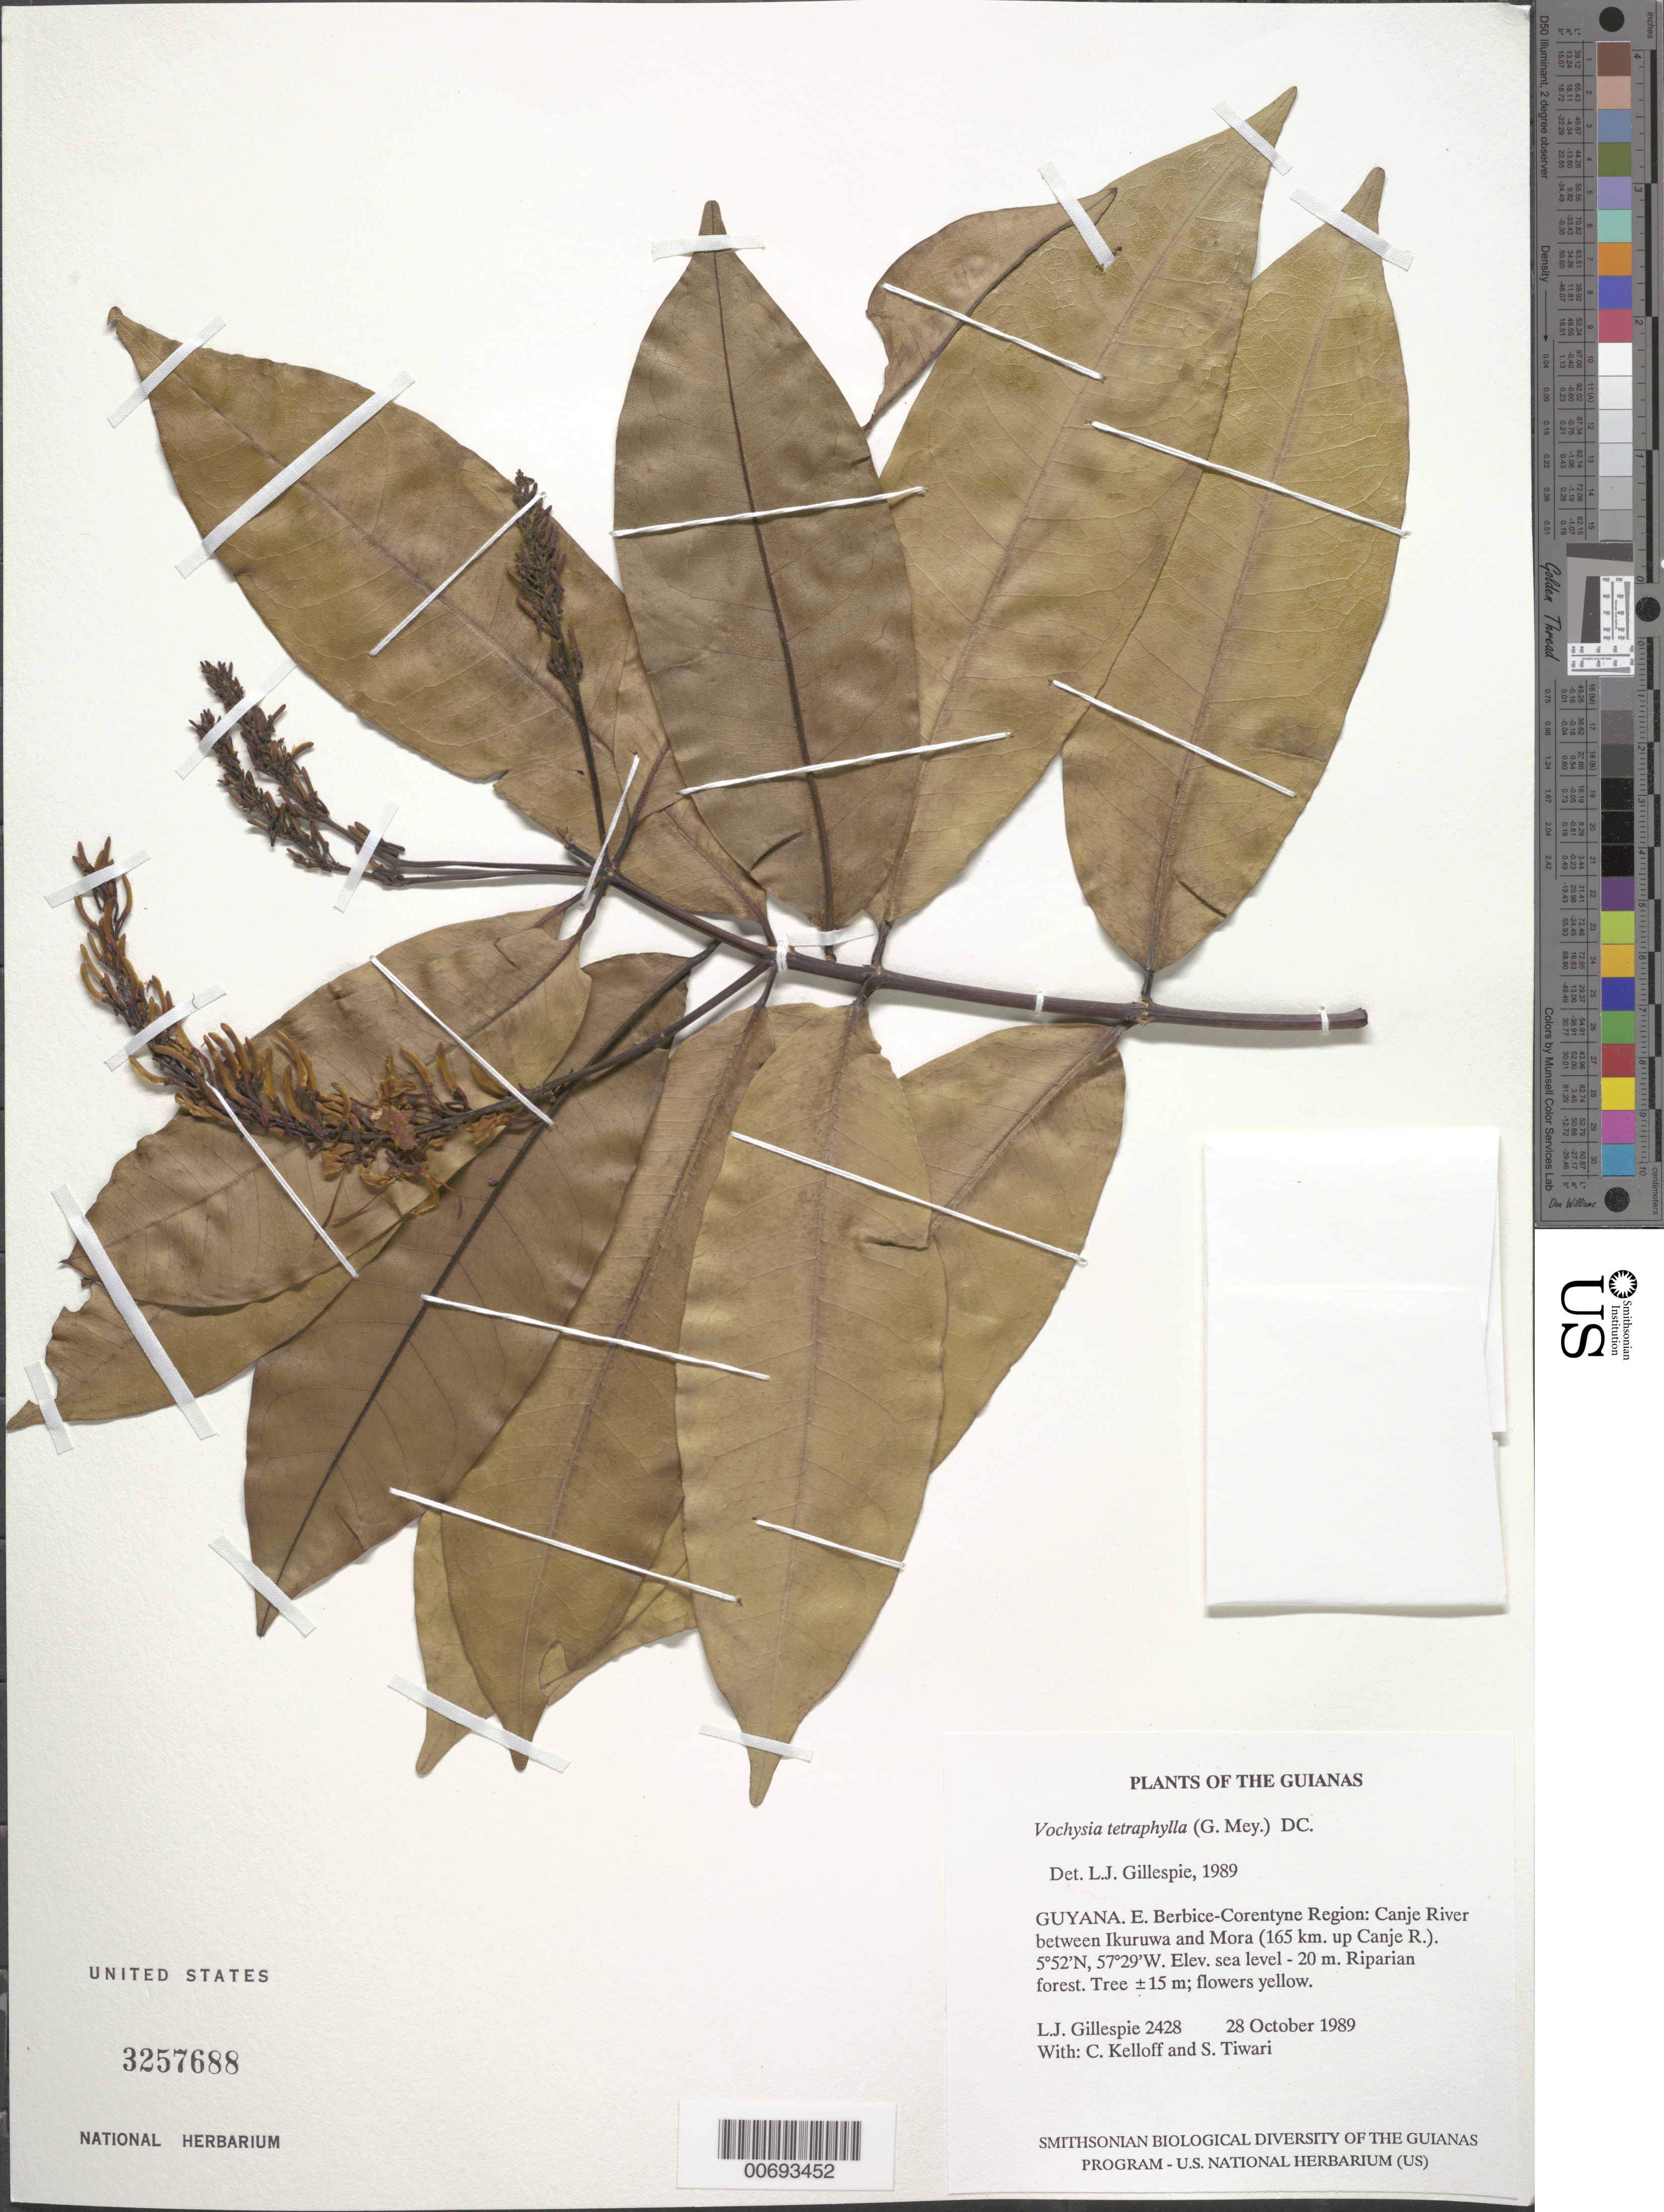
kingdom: Plantae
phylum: Tracheophyta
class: Magnoliopsida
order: Myrtales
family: Vochysiaceae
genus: Vochysia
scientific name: Vochysia tetraphylla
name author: (G. Mey.) DC.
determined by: Gillespie, L. J.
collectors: L. J. Gillespie, C. L. Kelloff & S. Tiwari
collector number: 2428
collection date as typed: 28 October 1989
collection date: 1989-10-28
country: Guyana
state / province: E. Berbice-Corentyne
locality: Canje River between Ikuruwa and Mora (165 km. up Canje R.)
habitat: Riparian forest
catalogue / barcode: US 3257688